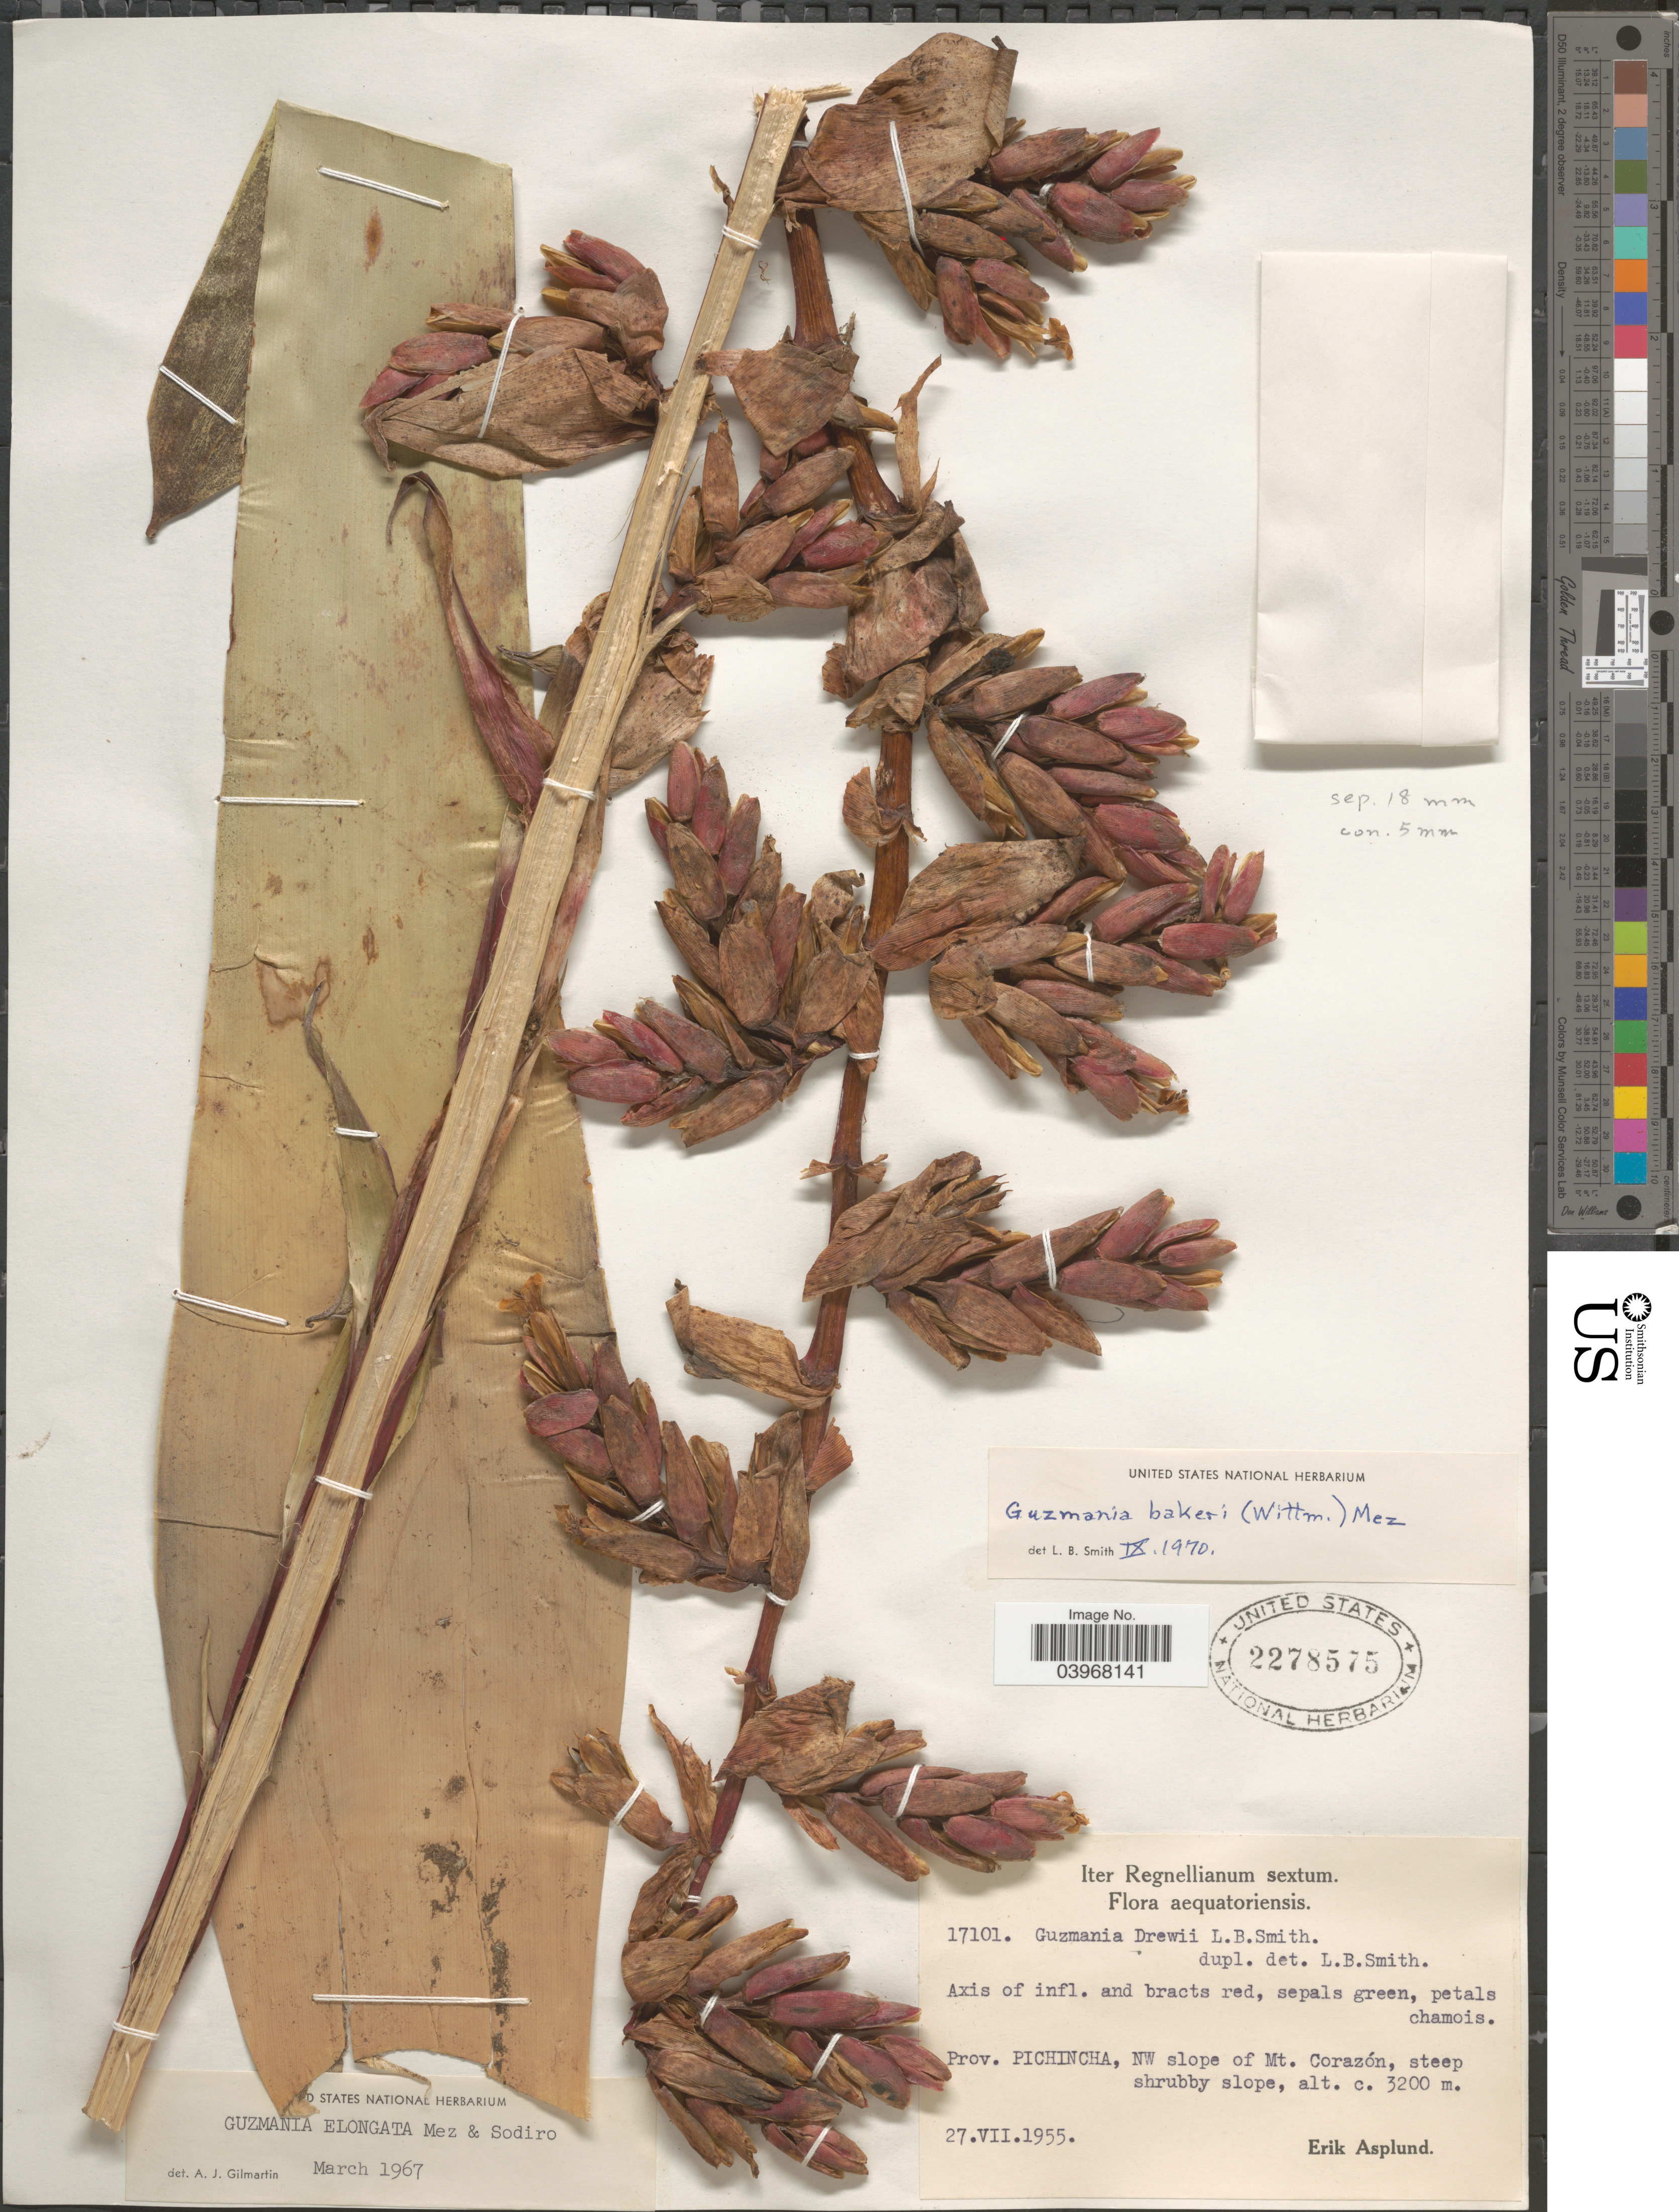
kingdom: Plantae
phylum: Tracheophyta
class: Liliopsida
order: Poales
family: Bromeliaceae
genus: Guzmania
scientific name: Guzmania bakeri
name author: (Wittm.) Mez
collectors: E. Asplund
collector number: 17101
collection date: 1955-07-27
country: Ecuador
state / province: Pichincha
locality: NW slope of Mt. Corazón, steep shrubby slope.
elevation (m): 3200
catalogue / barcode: US 2278575